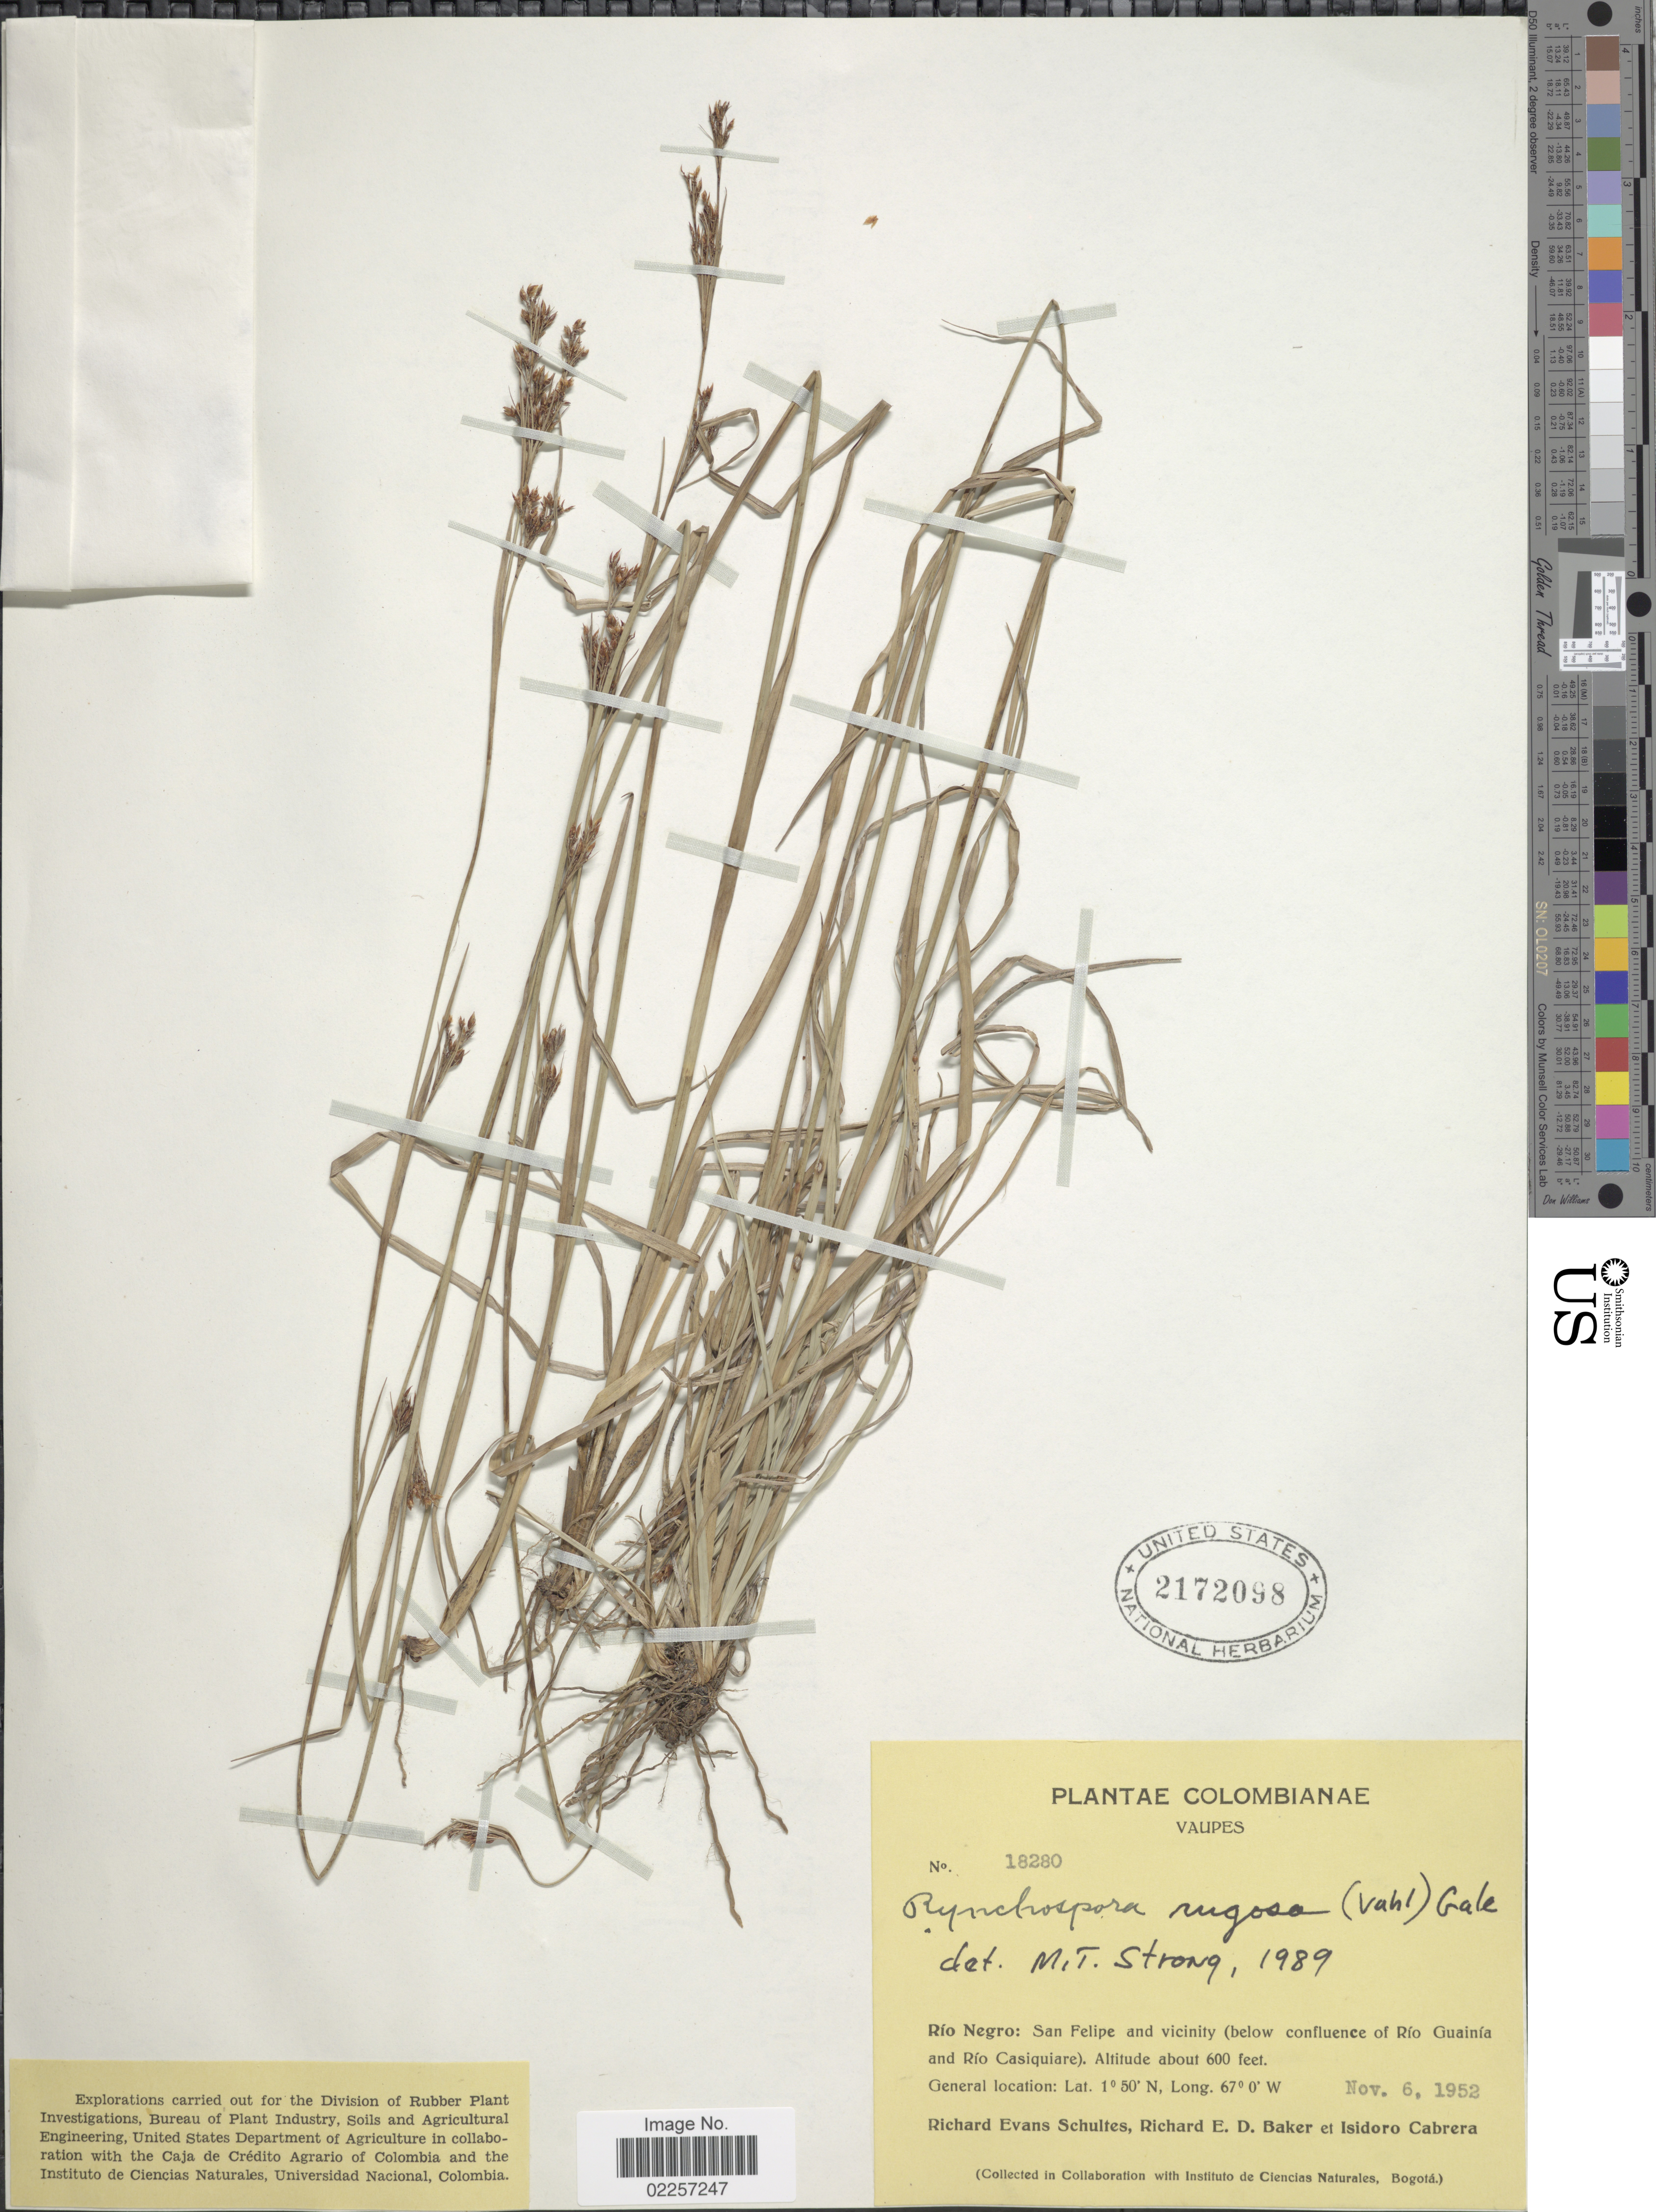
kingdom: Plantae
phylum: Tracheophyta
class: Liliopsida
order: Poales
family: Cyperaceae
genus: Rhynchospora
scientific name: Rhynchospora rugosa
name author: (Vahl) Gale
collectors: R. E. Schultes, R. E. D. Baker & I. Cabrera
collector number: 18280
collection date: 1952-11-06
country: Colombia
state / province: Vaupés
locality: Rio Negro: San Felipe and vicinity (below confluence of Rio Guainia and Rio Casiquiare)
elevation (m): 183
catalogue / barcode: US 2172098